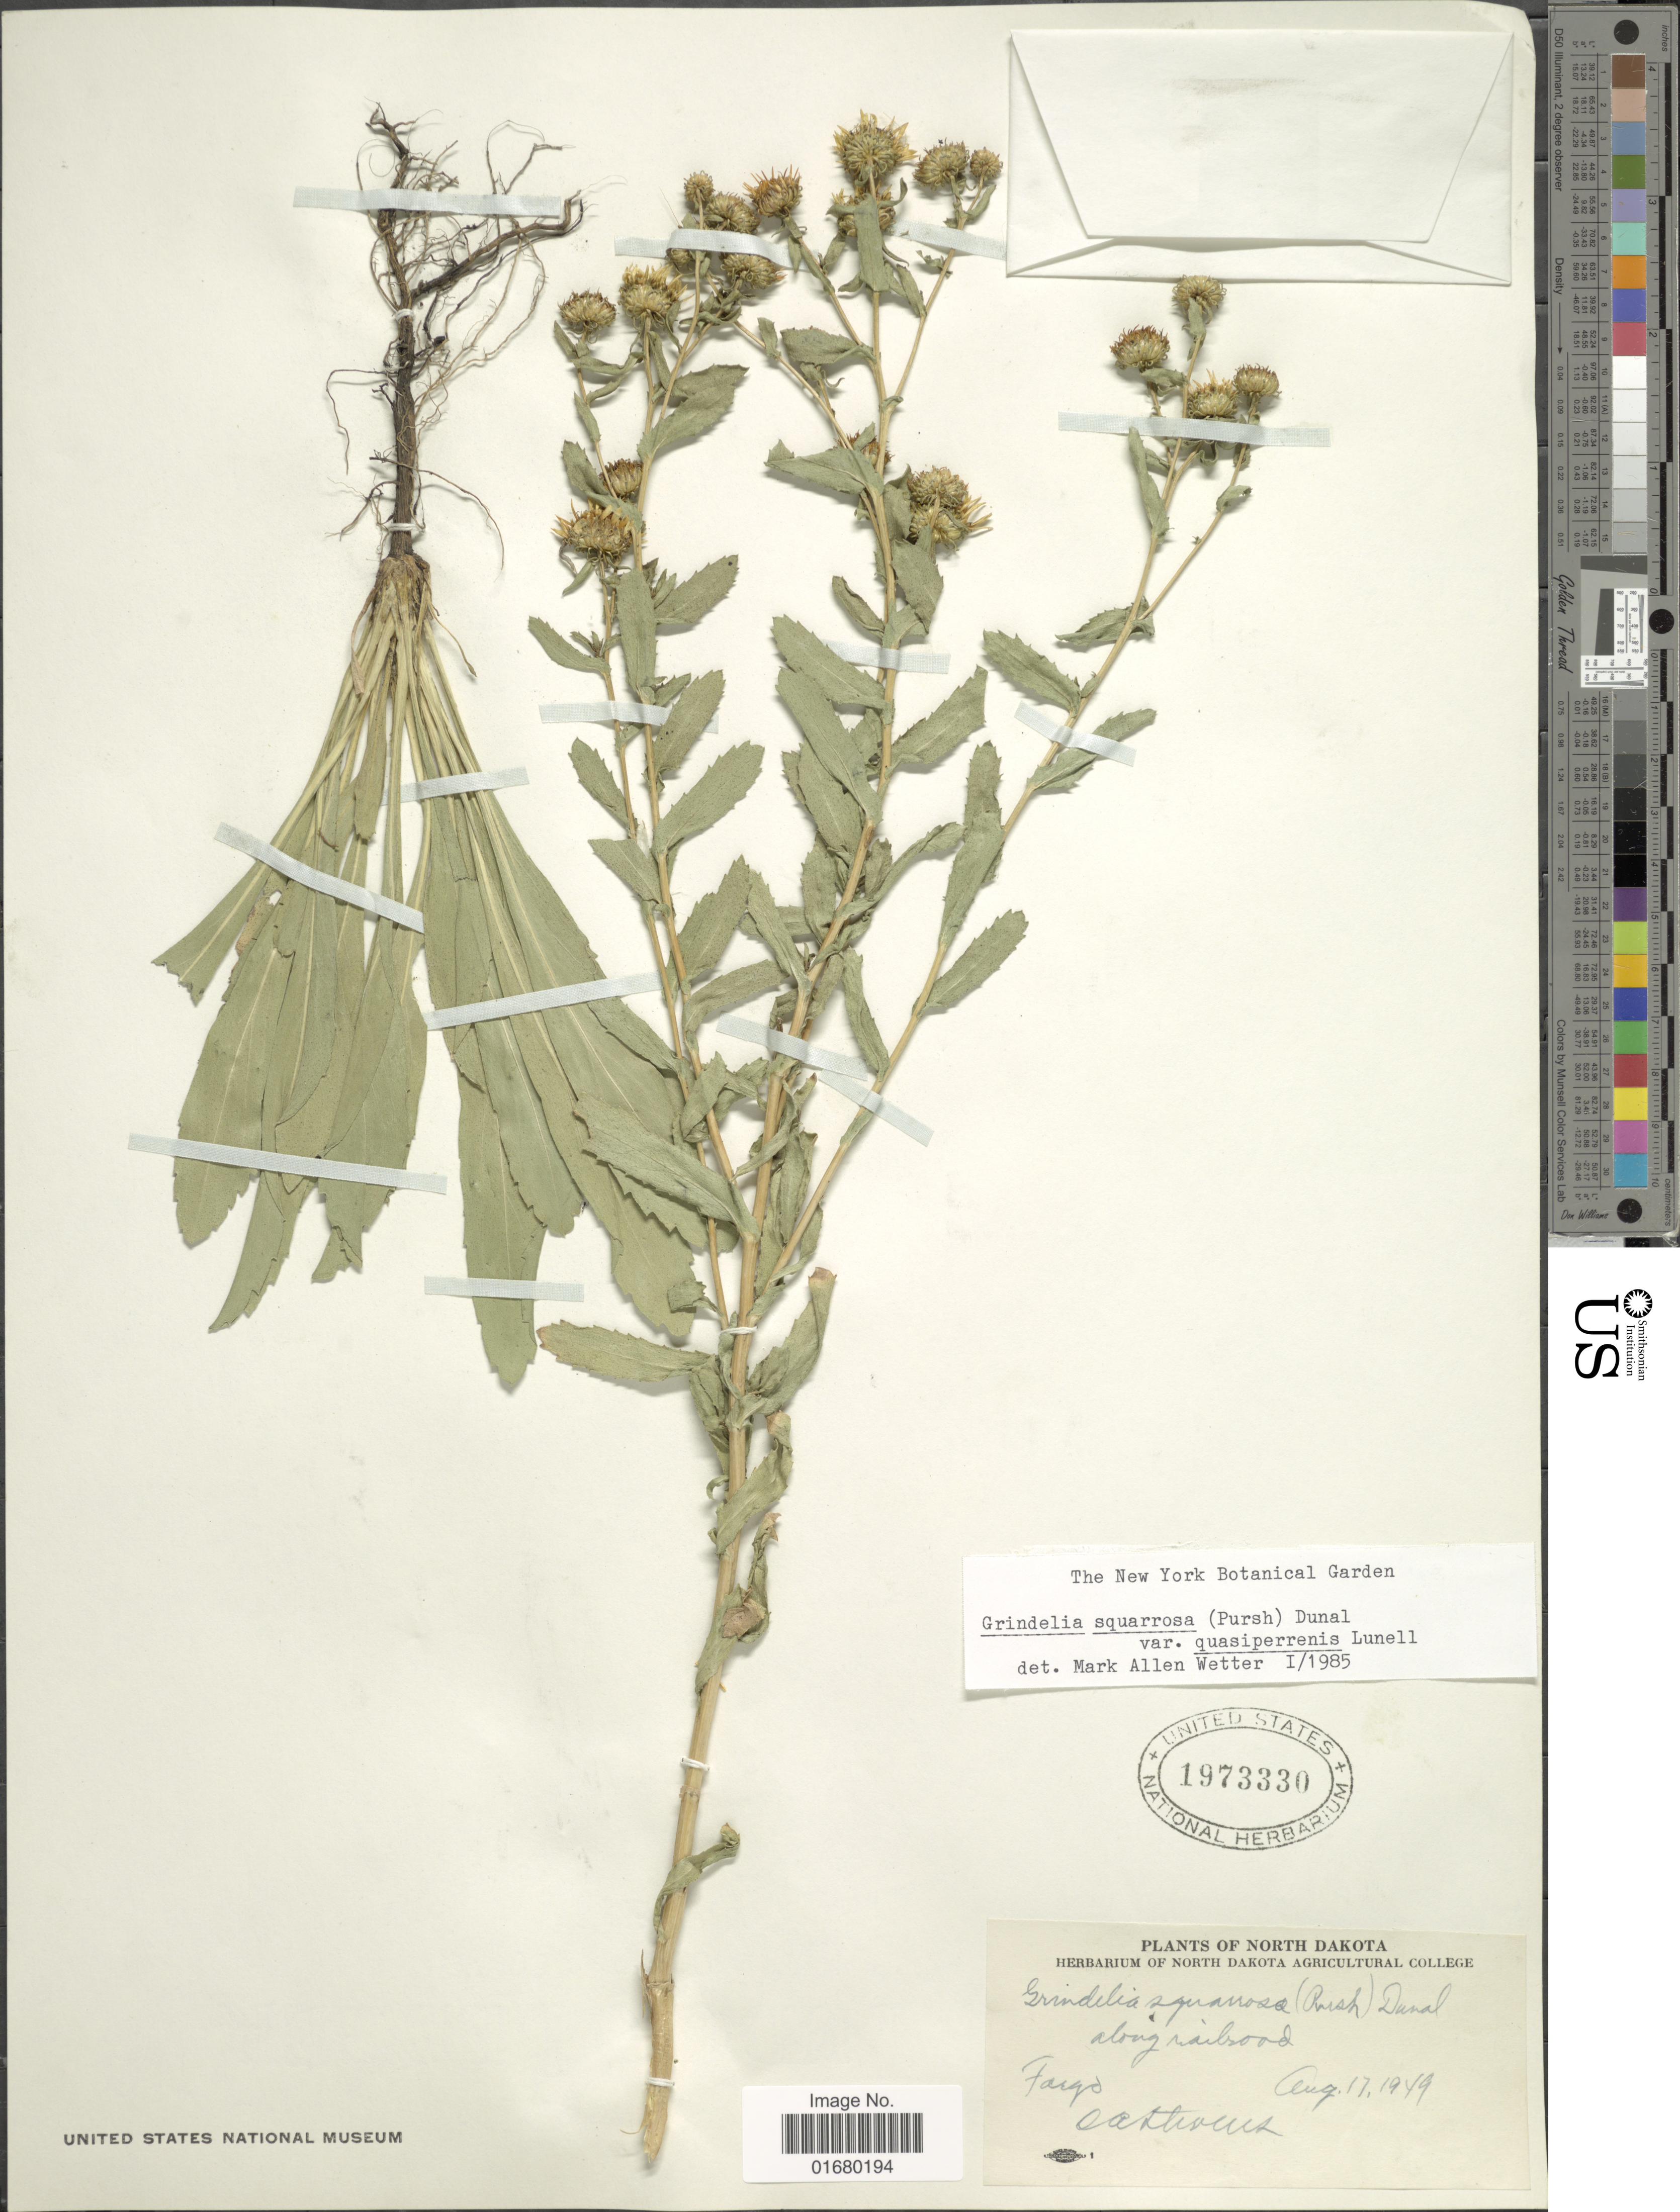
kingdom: Plantae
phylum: Tracheophyta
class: Magnoliopsida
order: Asterales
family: Asteraceae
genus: Grindelia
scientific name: Grindelia squarrosa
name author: (Pursh) Dunal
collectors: O. A. Stevens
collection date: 1949-08-17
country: United States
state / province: North Dakota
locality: Fargo.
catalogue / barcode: US 1973330